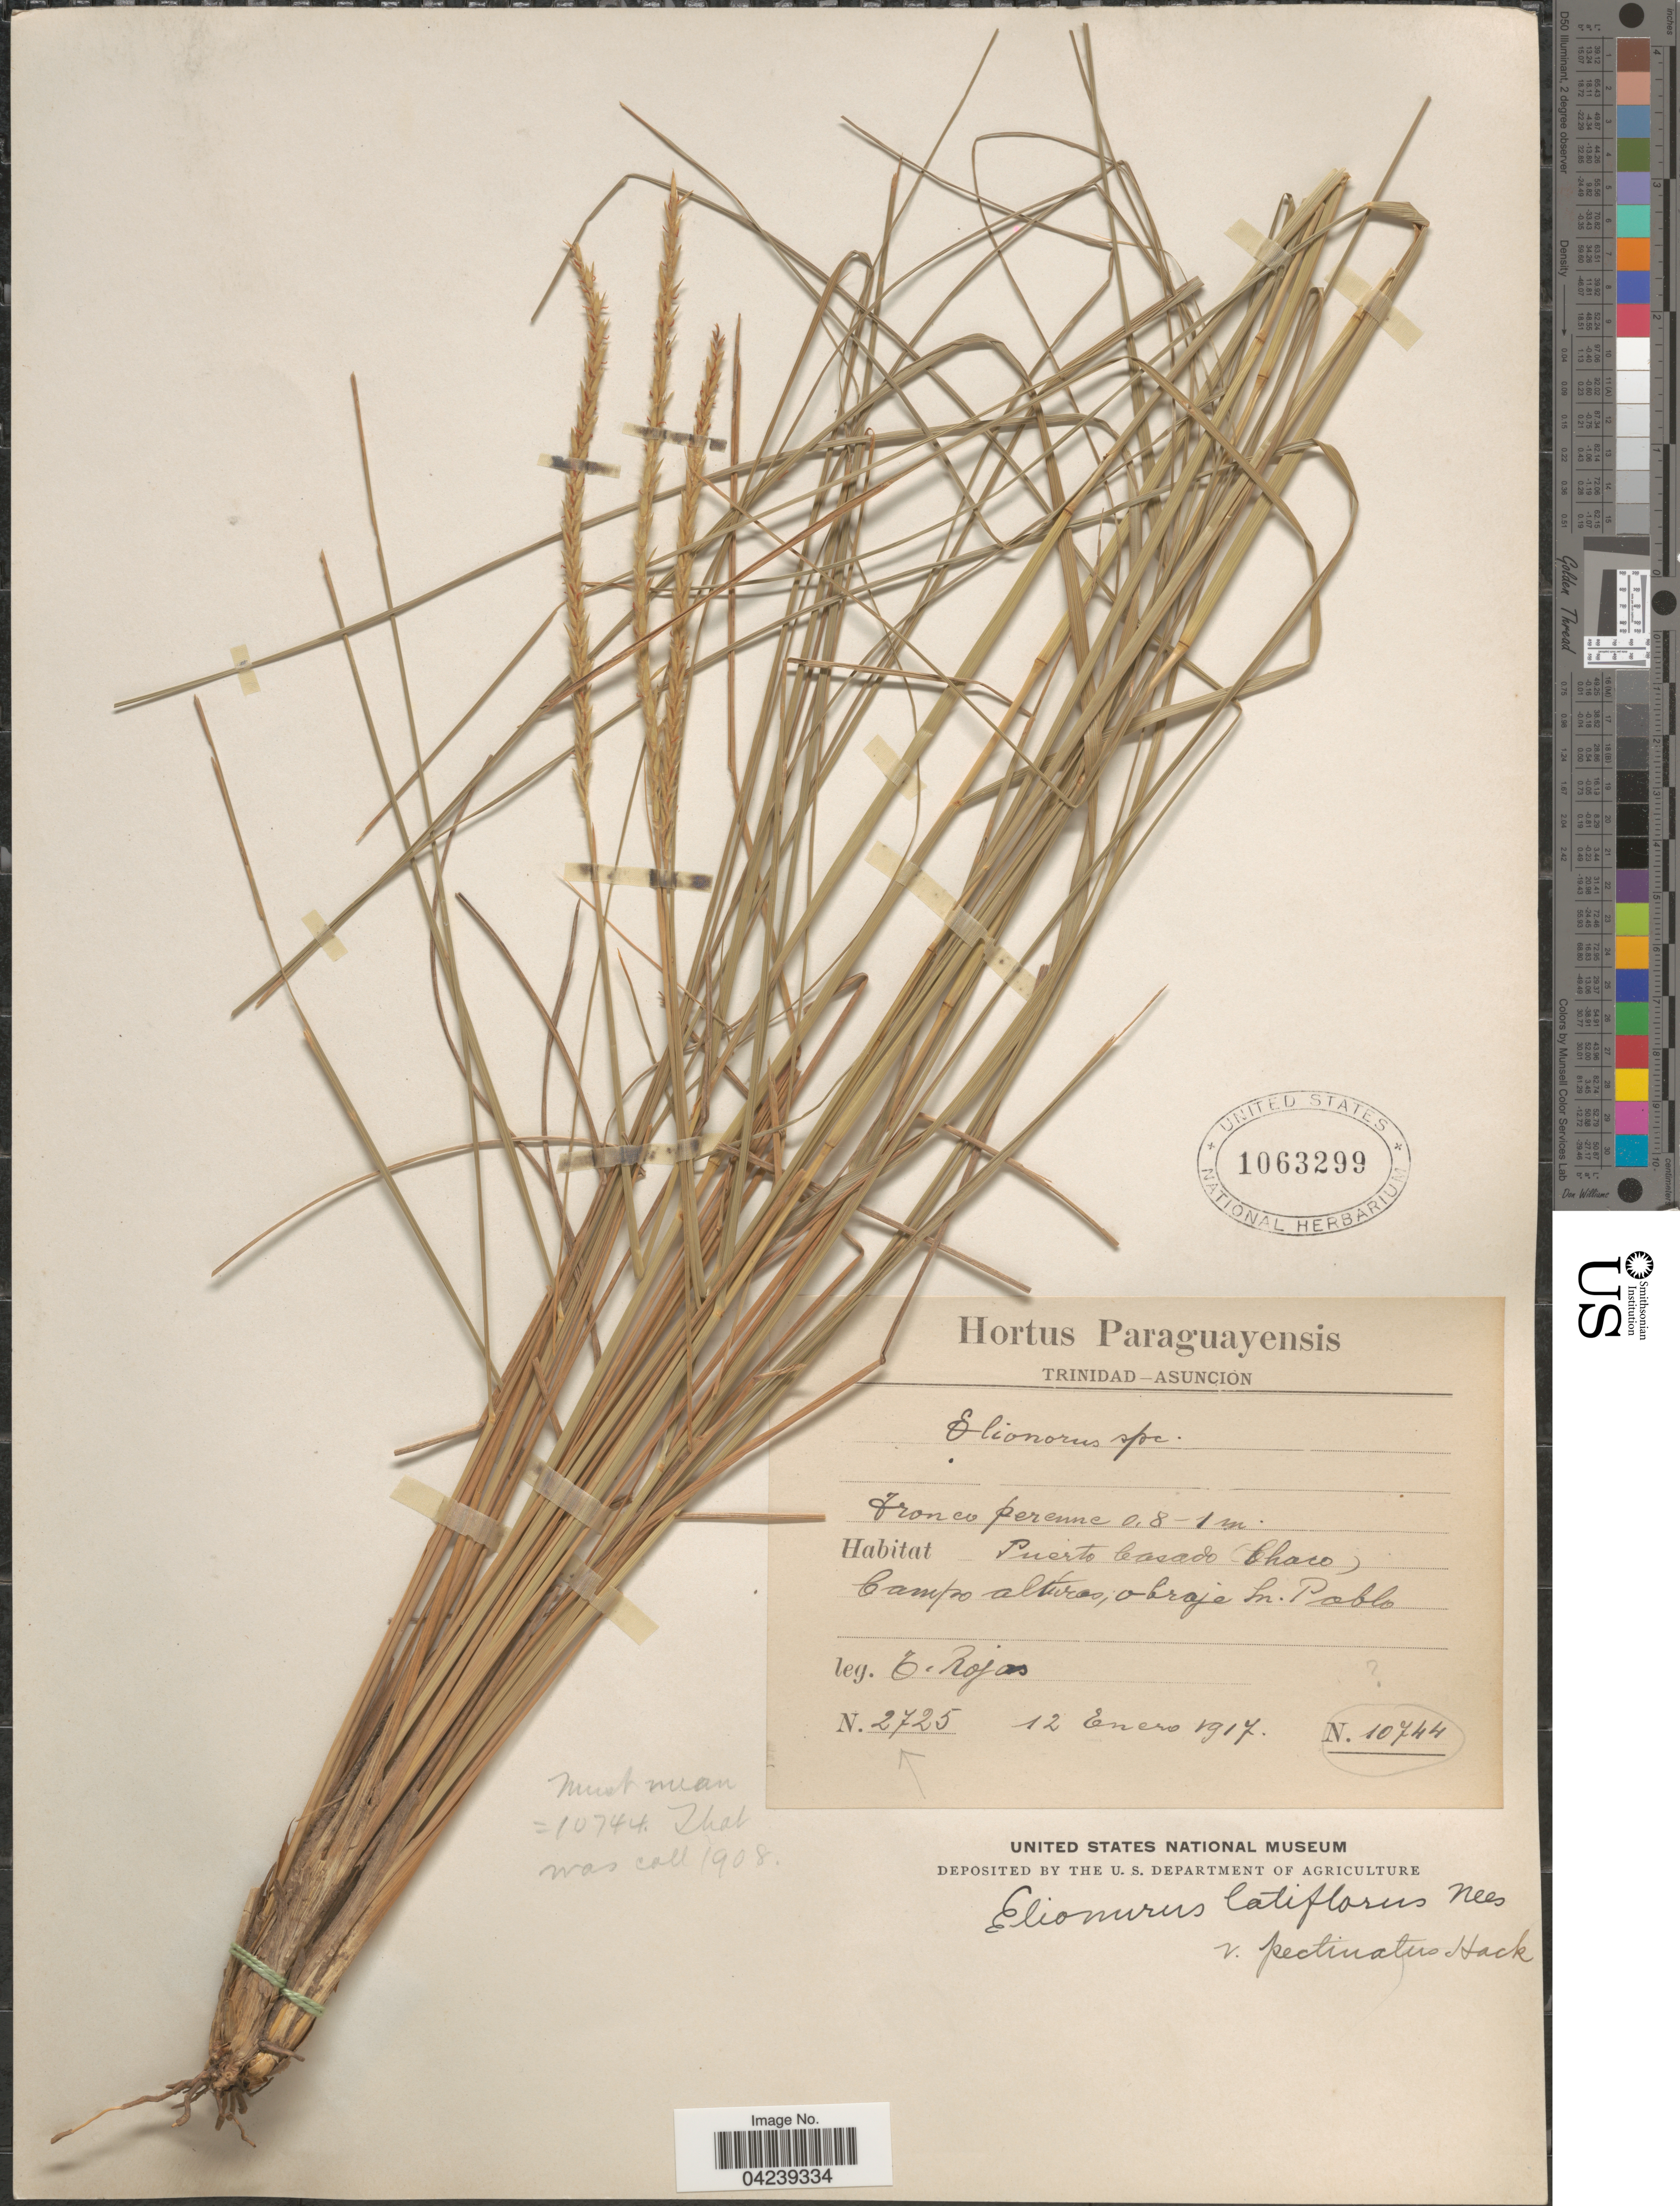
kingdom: Plantae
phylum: Tracheophyta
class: Liliopsida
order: Poales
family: Poaceae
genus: Elionurus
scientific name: Elionurus tripsacoides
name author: Humb. & Bonpl. ex Willd.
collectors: T. Rojas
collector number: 2725/10744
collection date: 1917-01-12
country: Paraguay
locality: Puerto Casado (Chaco). Campo alturas, obraje Sn. Pablo.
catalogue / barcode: US 1063299